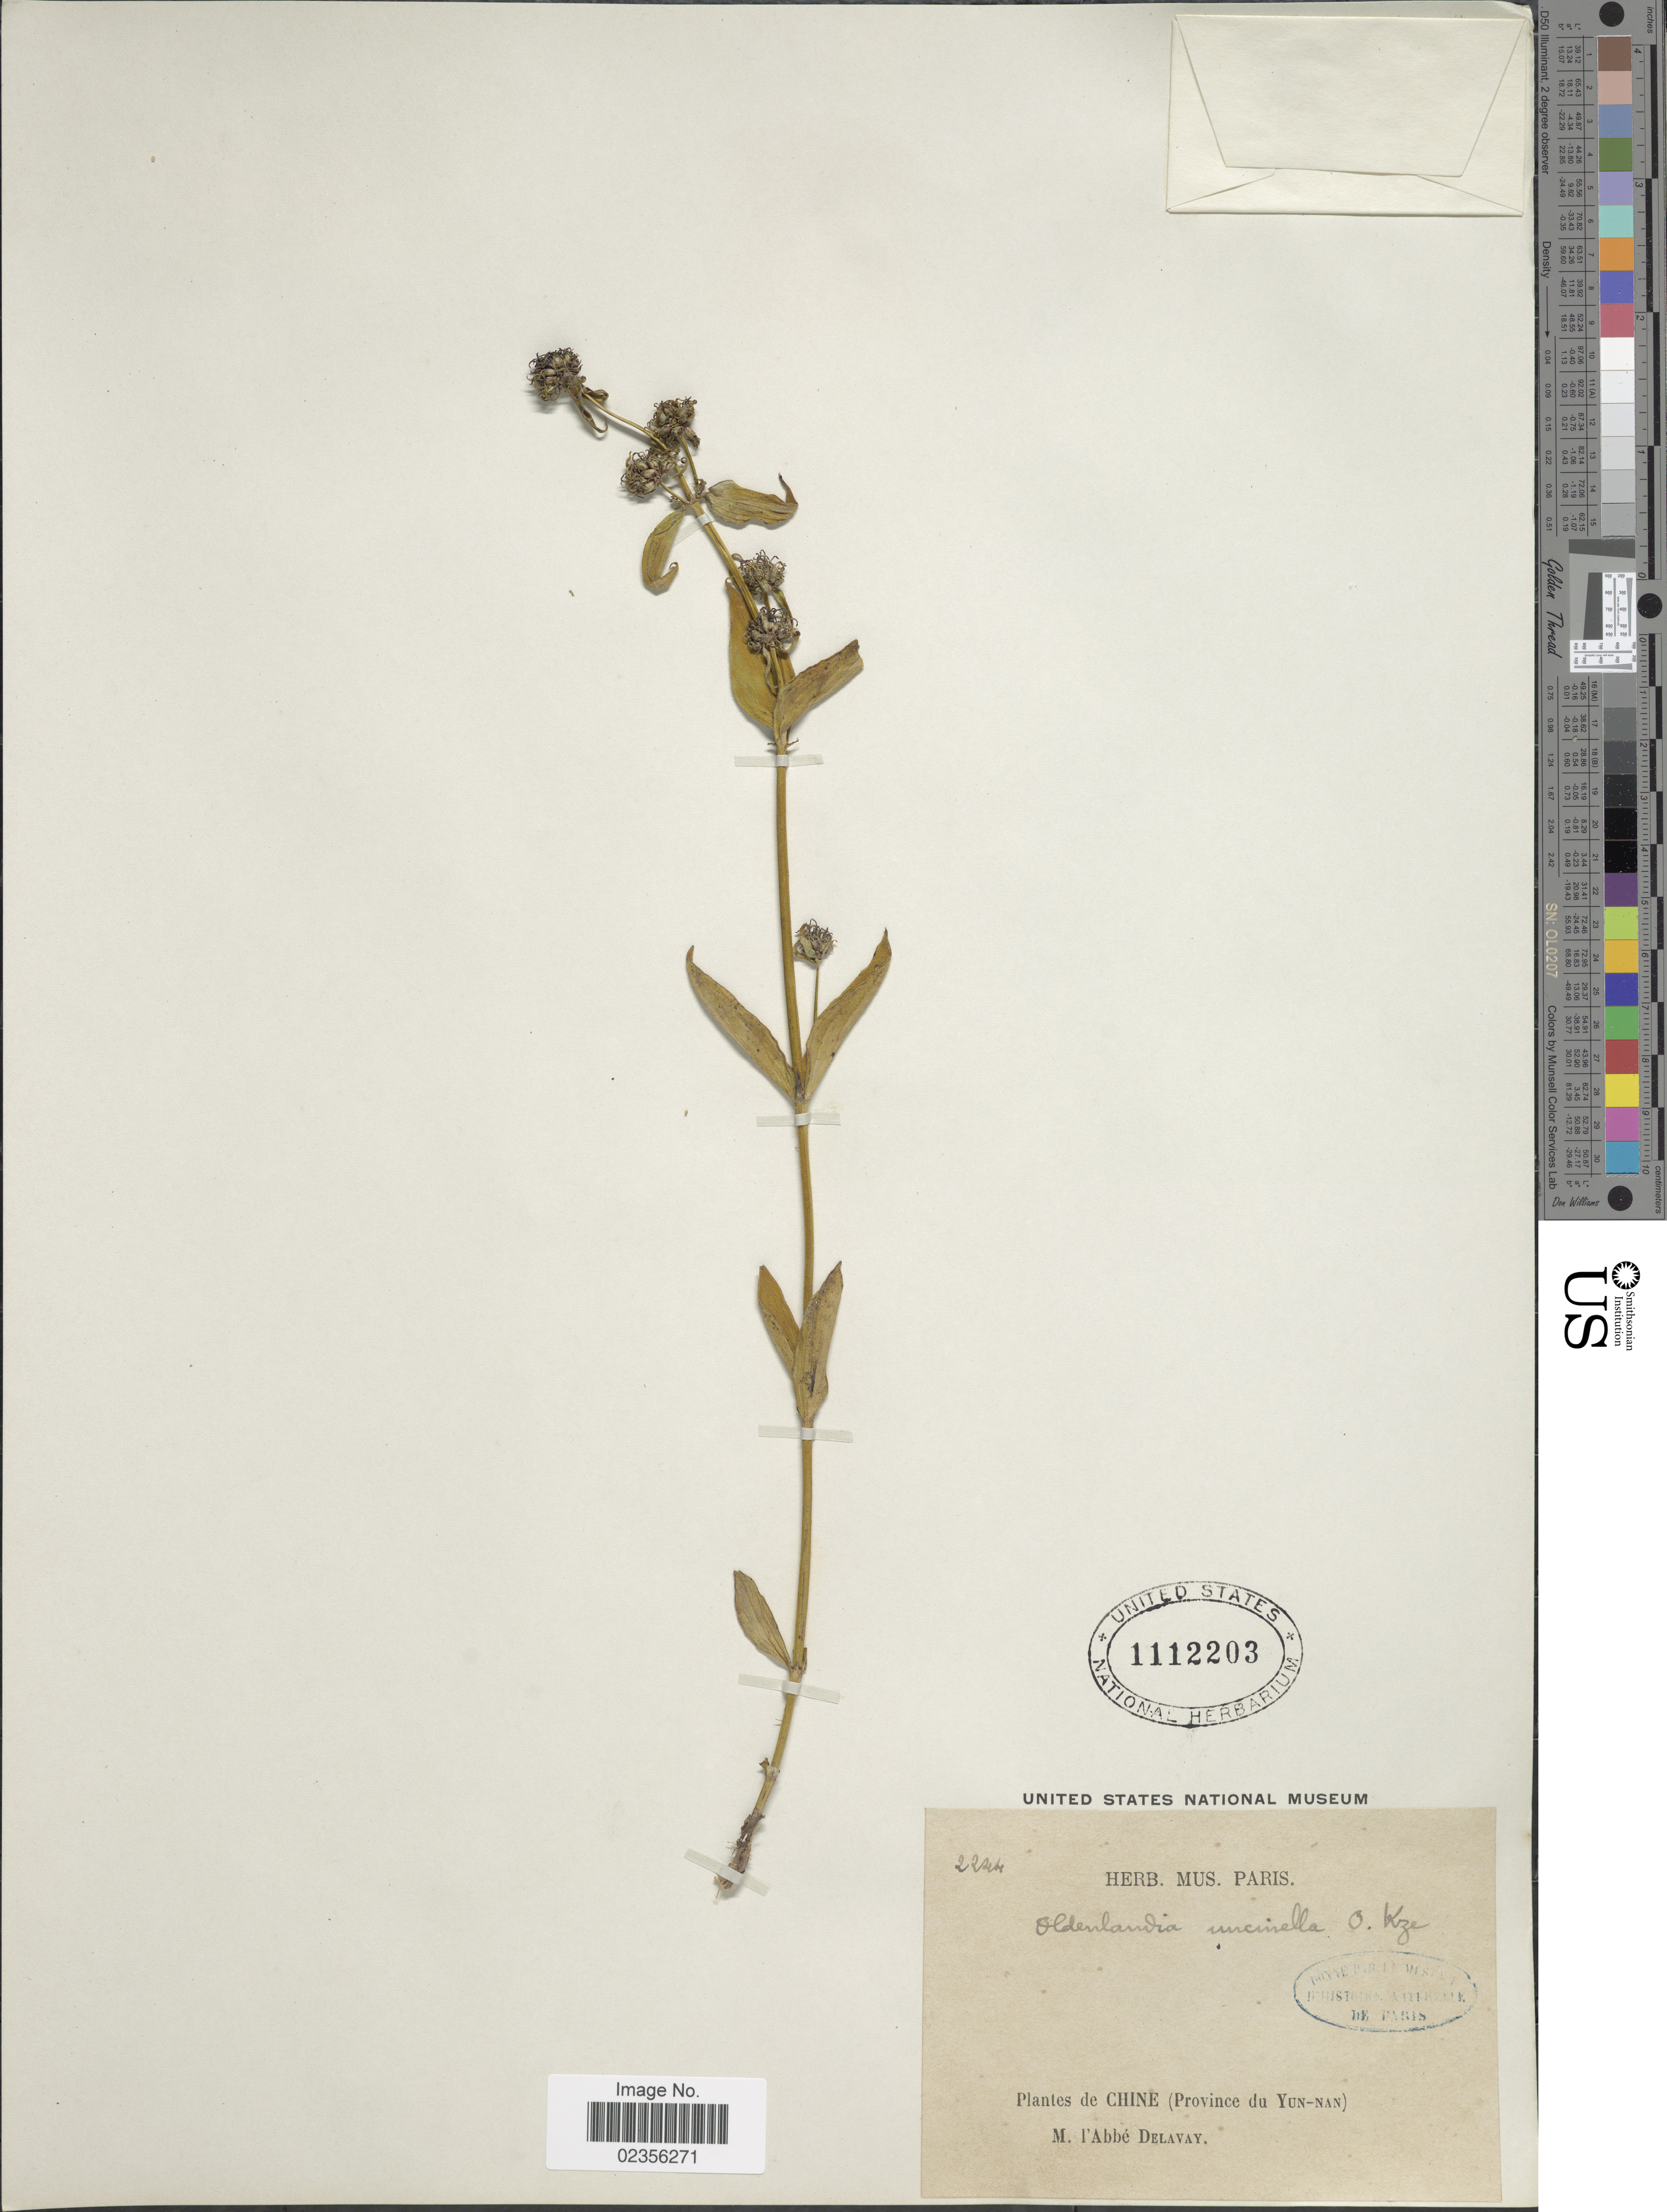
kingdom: Plantae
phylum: Tracheophyta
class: Magnoliopsida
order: Gentianales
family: Rubiaceae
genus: Hedyotis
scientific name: Hedyotis uncinella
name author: Hook. & Arn.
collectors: P. Delavay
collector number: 2244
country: China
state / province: Yunnan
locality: De Chine (Province du Yun-Nan)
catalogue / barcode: US 1112203